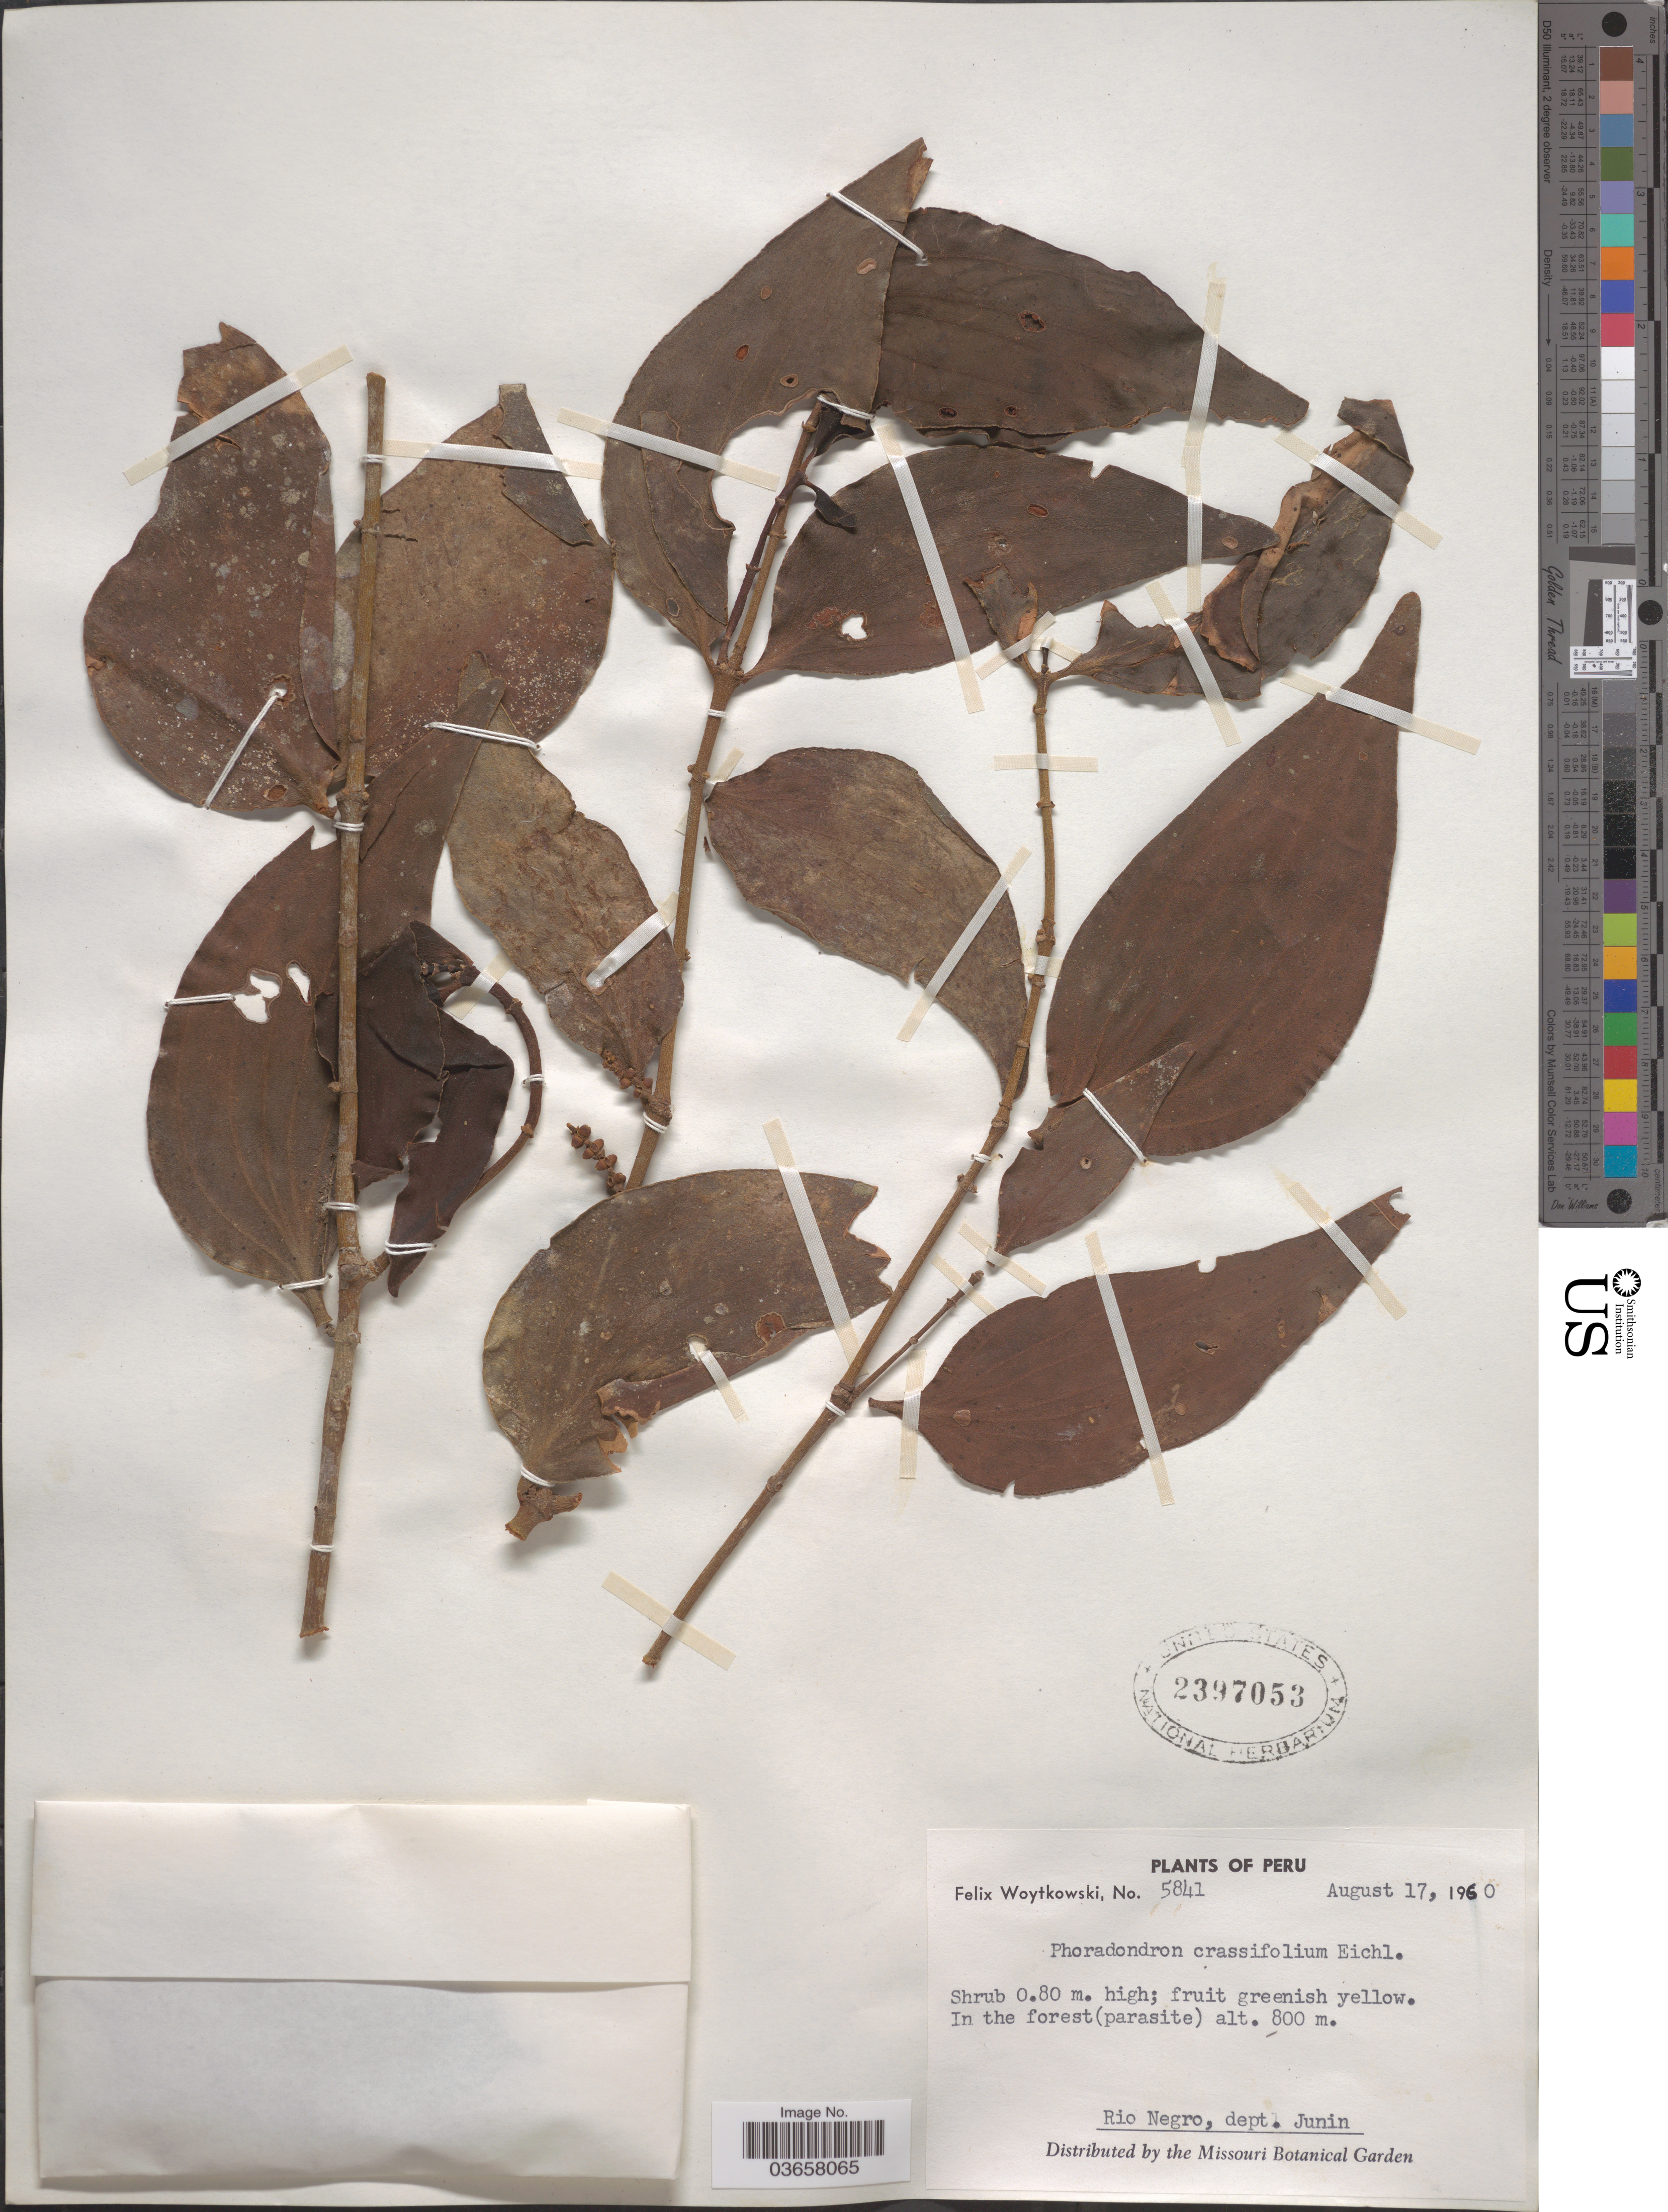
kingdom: Plantae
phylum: Tracheophyta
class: Magnoliopsida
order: Santalales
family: Viscaceae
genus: Phoradendron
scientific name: Phoradendron crassifolium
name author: (Pohl ex DC.) Eichler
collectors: F. Woytkowski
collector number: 5841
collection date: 1960-08-17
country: Peru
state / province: Junín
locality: Rio Negro, dept. Junin.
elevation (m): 800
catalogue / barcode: US 2397053